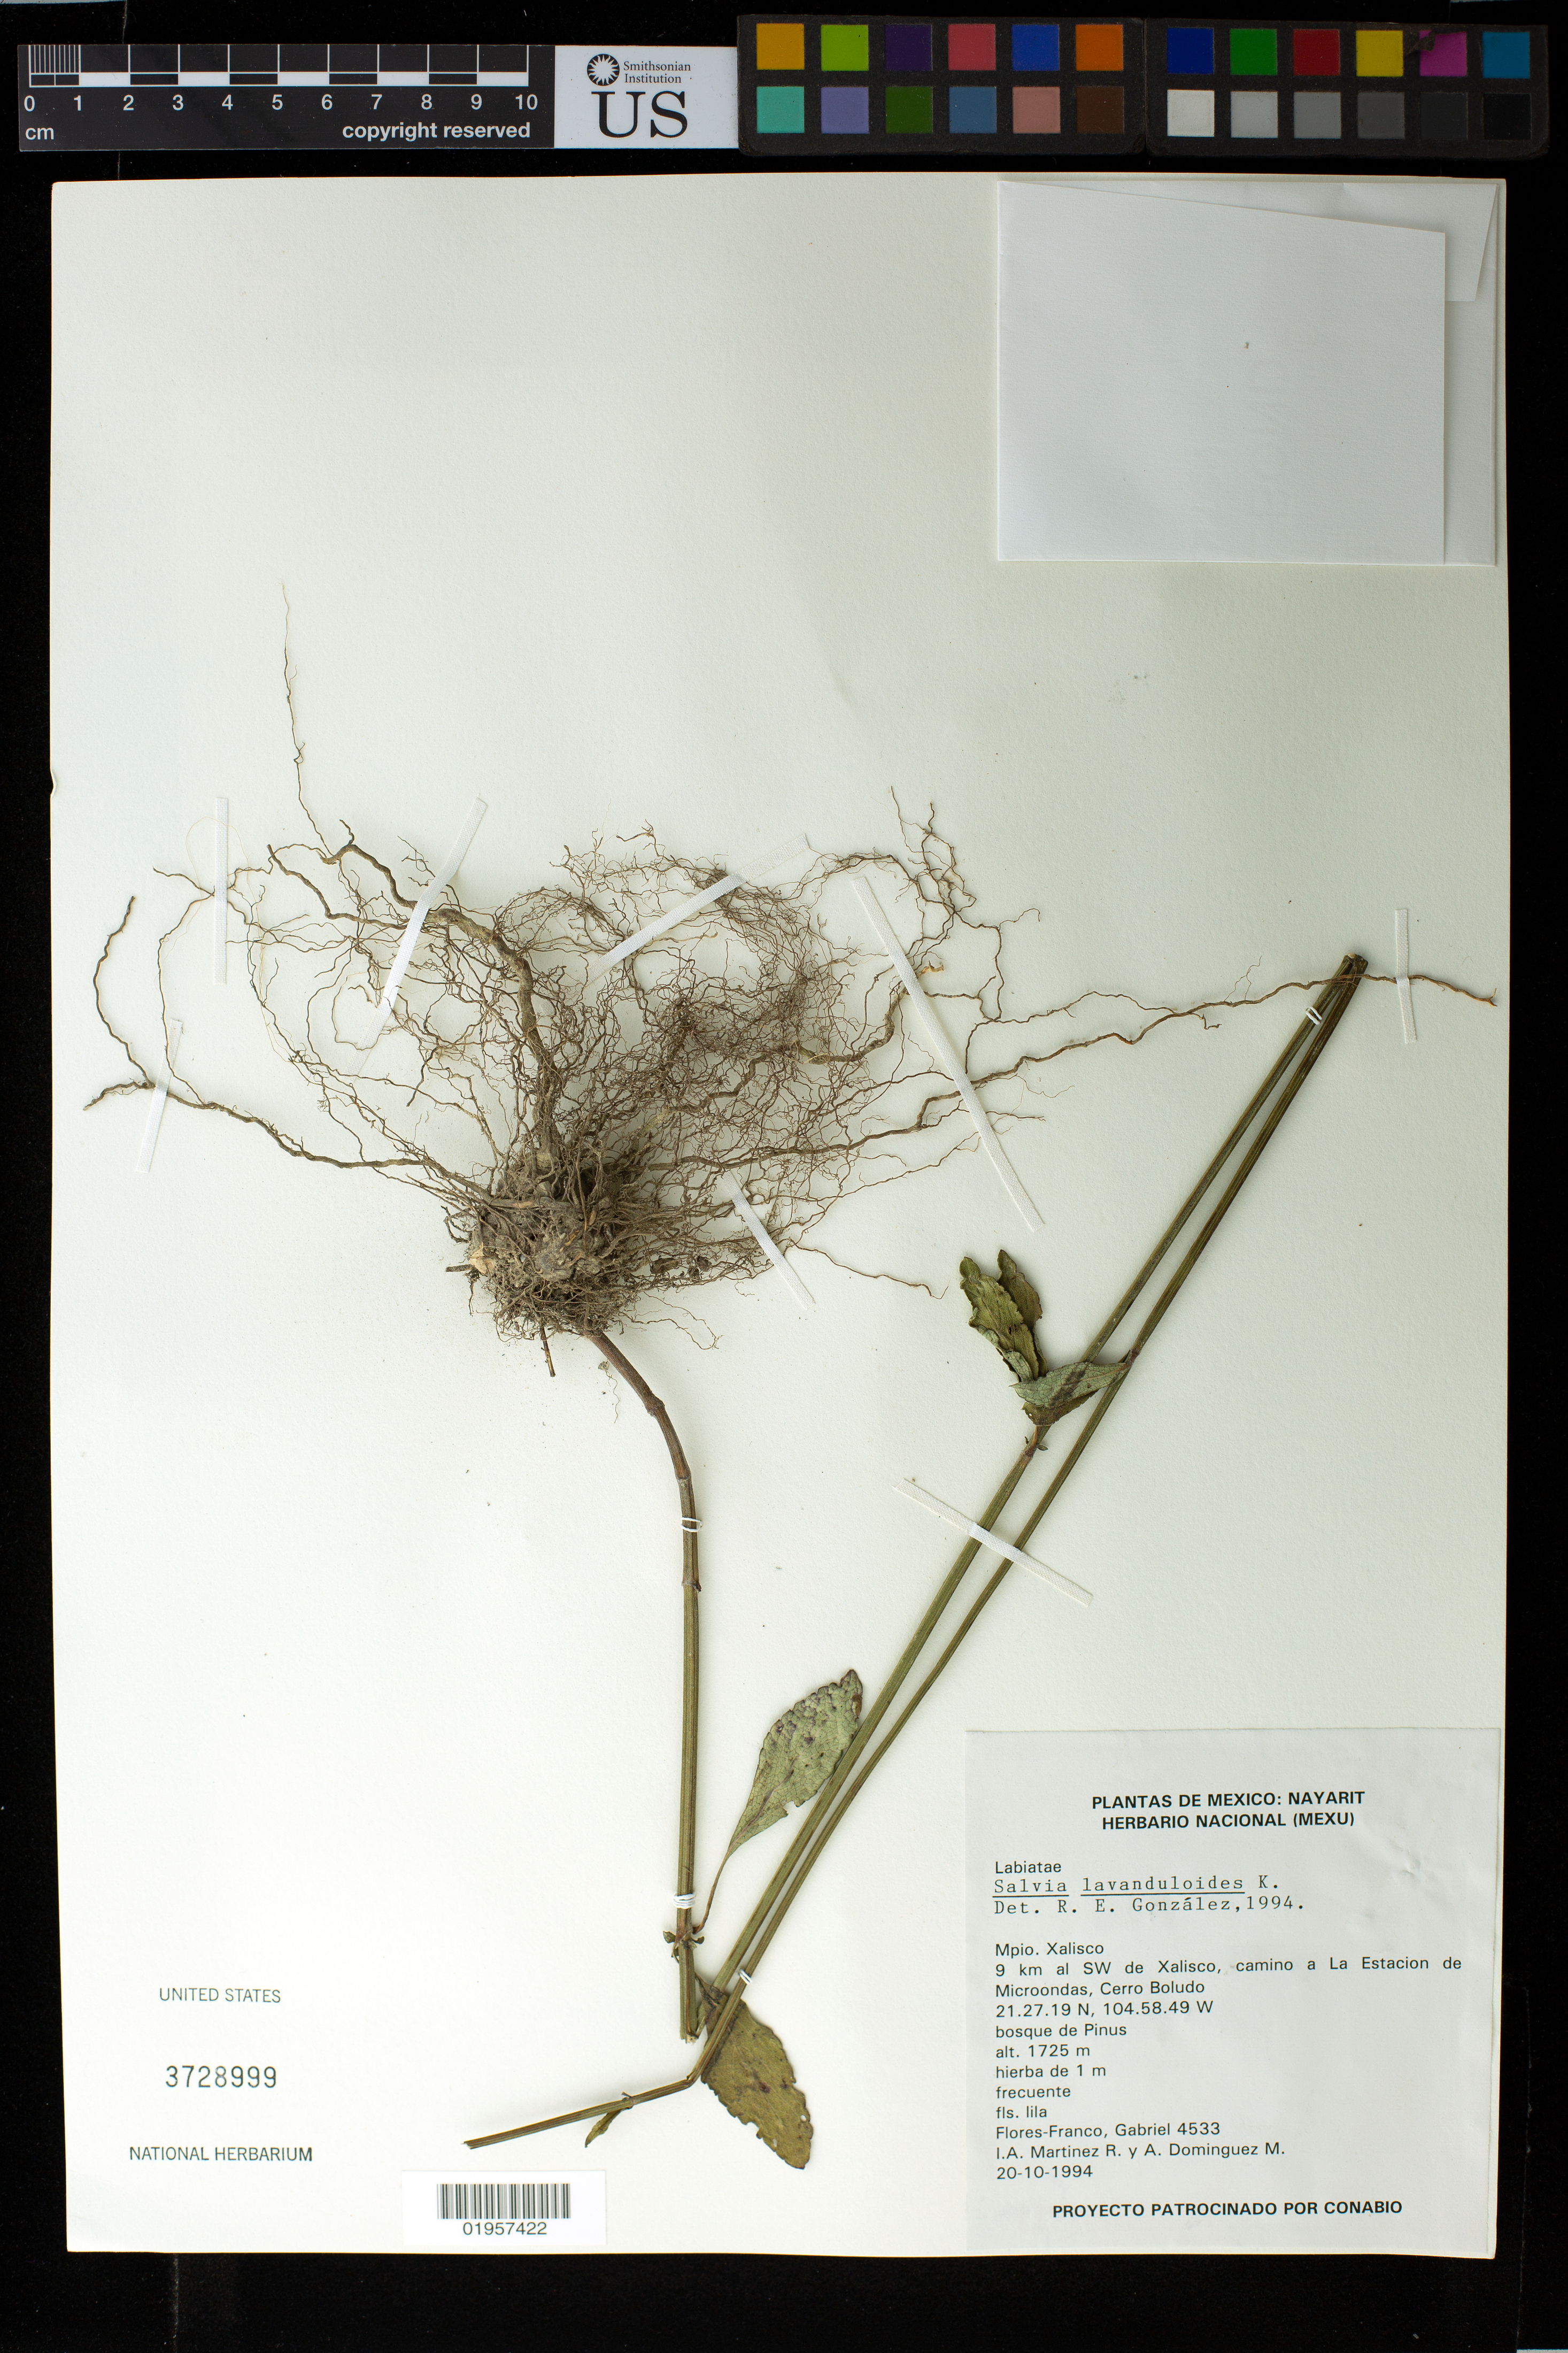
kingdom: Plantae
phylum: Tracheophyta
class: Magnoliopsida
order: Lamiales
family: Lamiaceae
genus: Salvia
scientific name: Salvia lavanduloides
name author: Kunth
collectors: G. Flores F., I. A. Martinez R. & A. Dominguez M.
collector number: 4533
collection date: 1994-10-20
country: Mexico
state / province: Nayarit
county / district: Xalisco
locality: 9 km al SW de Xalisco, camino a La Estacion de Microondas, Cerro Boludo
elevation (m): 1725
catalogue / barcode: US 3728999